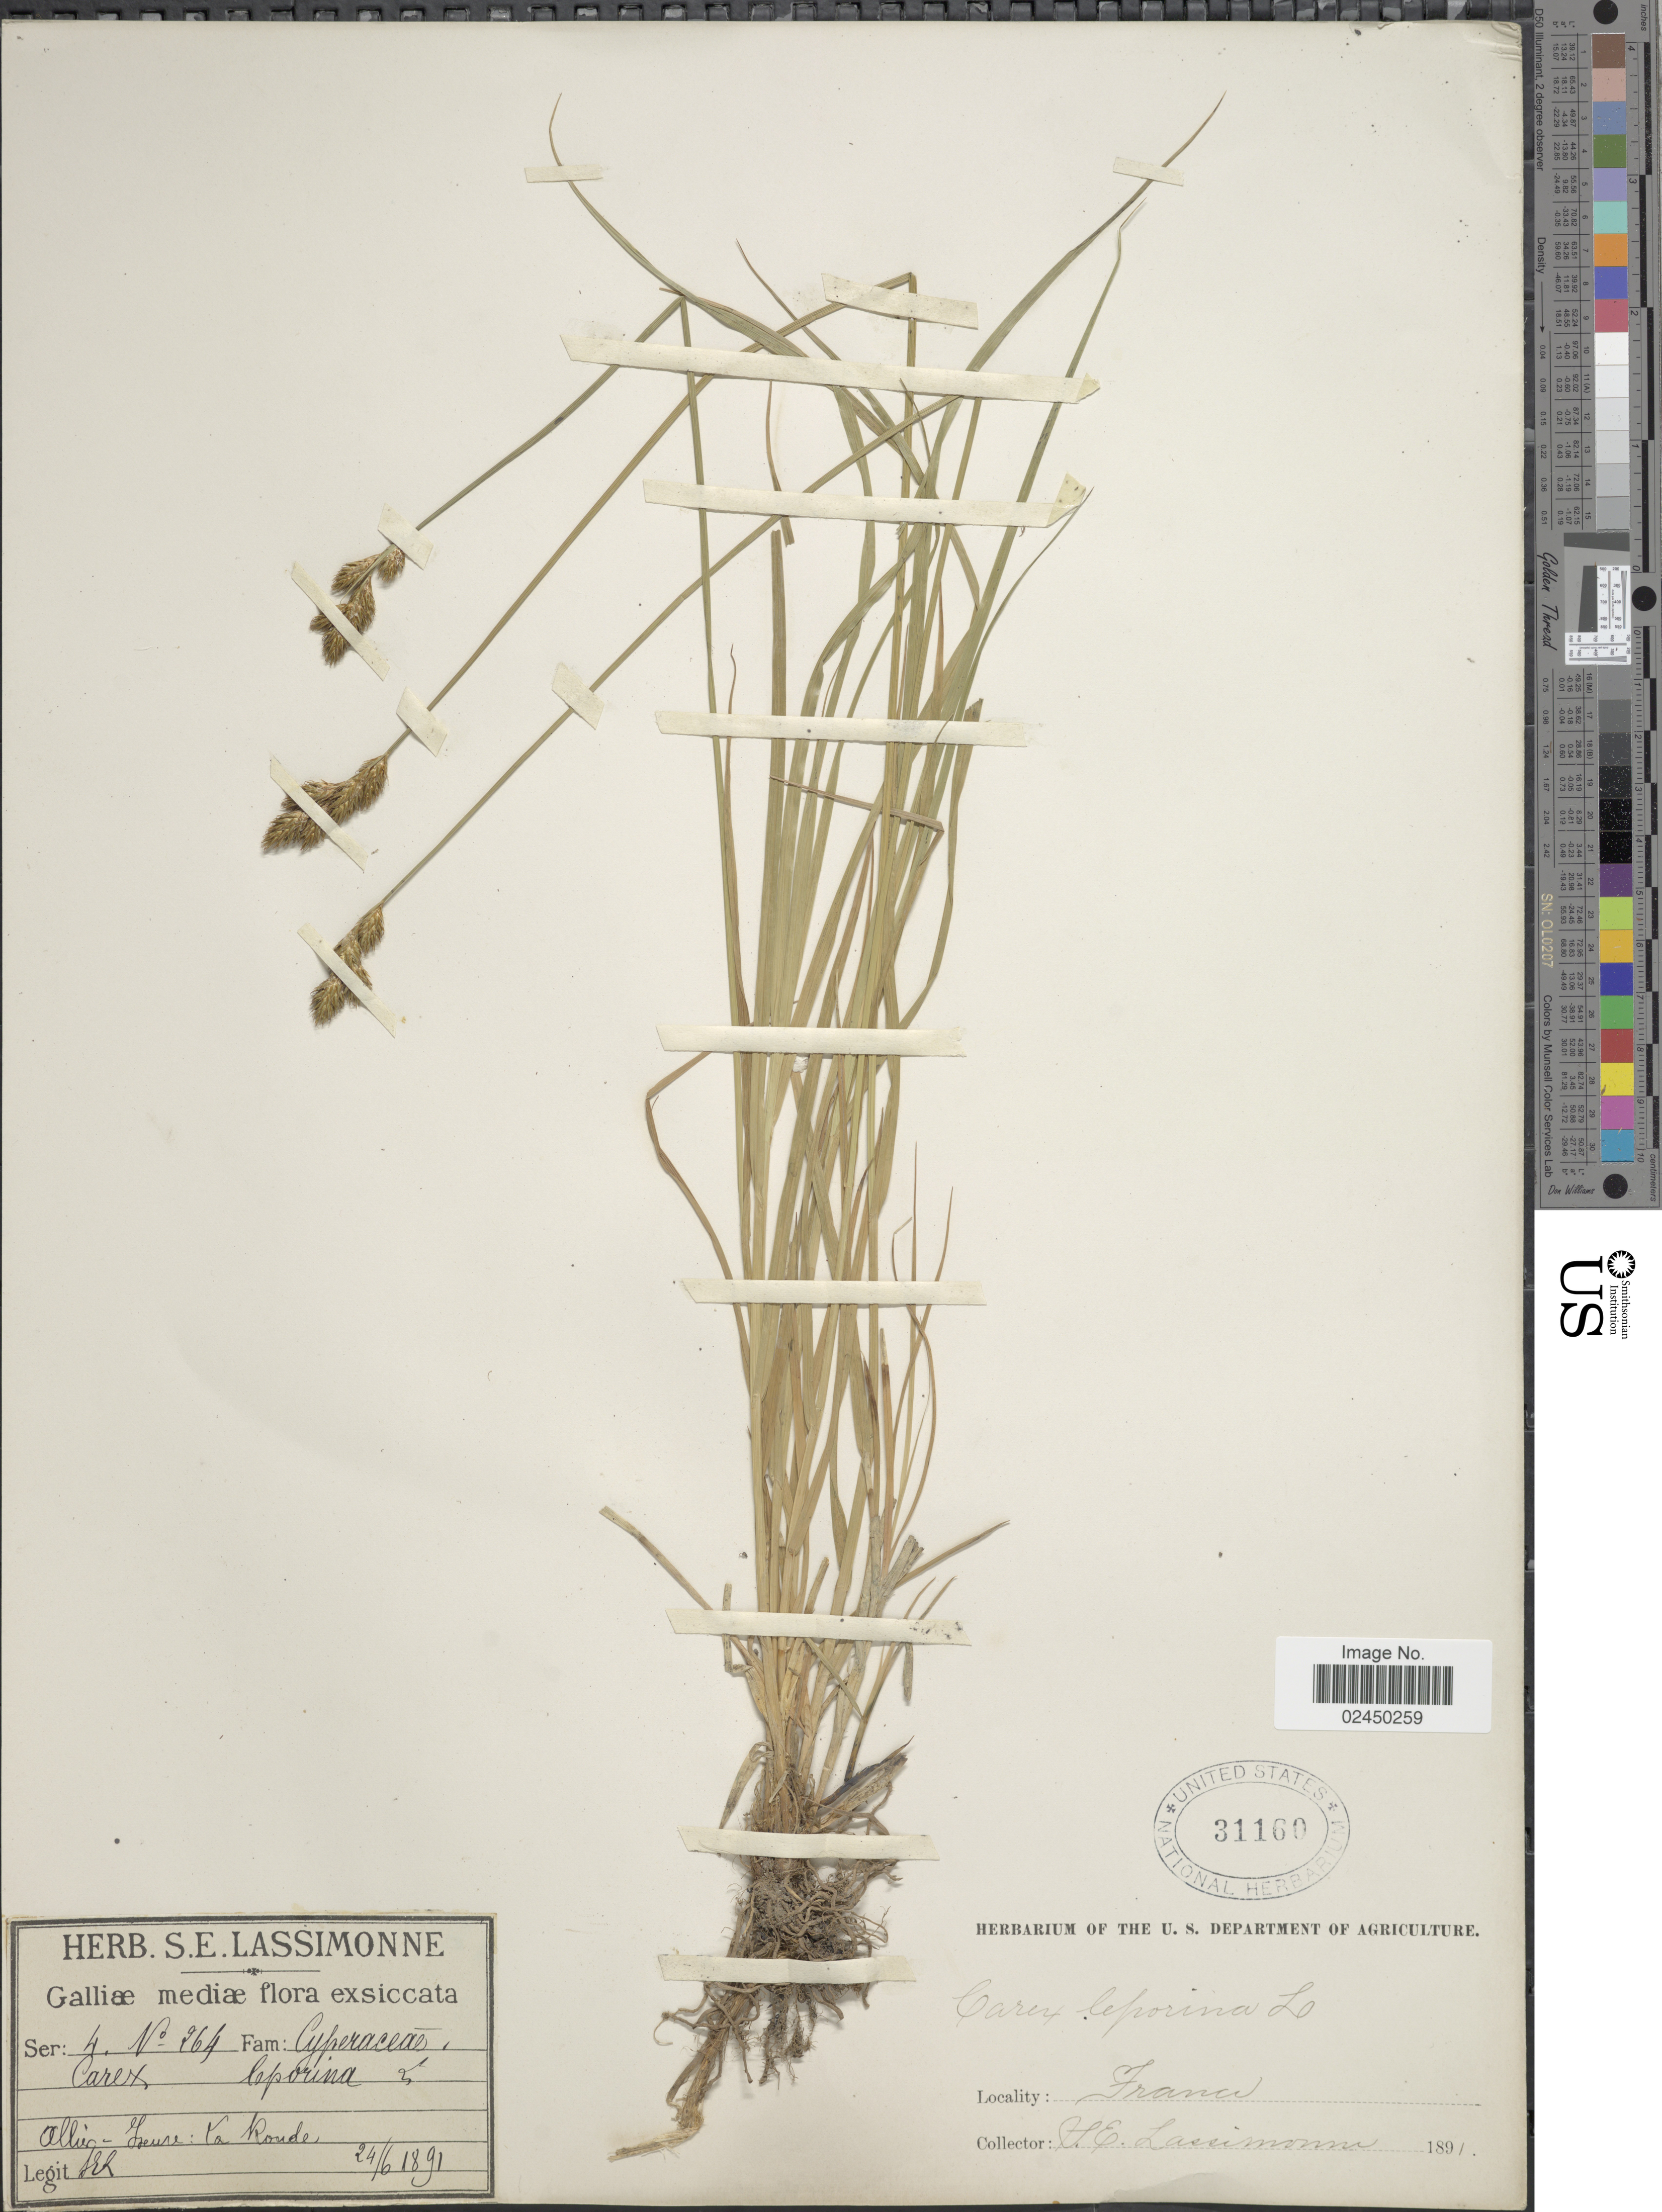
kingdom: Plantae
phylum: Tracheophyta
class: Liliopsida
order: Poales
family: Cyperaceae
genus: Carex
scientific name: Carex leporina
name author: L.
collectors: S. Lassimonne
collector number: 264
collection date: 1891-06-24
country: France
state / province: Auvergne-Rhône-Alpes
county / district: Isère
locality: Galliæ mediæ, Allier -Isere: La Ronde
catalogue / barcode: US 31160